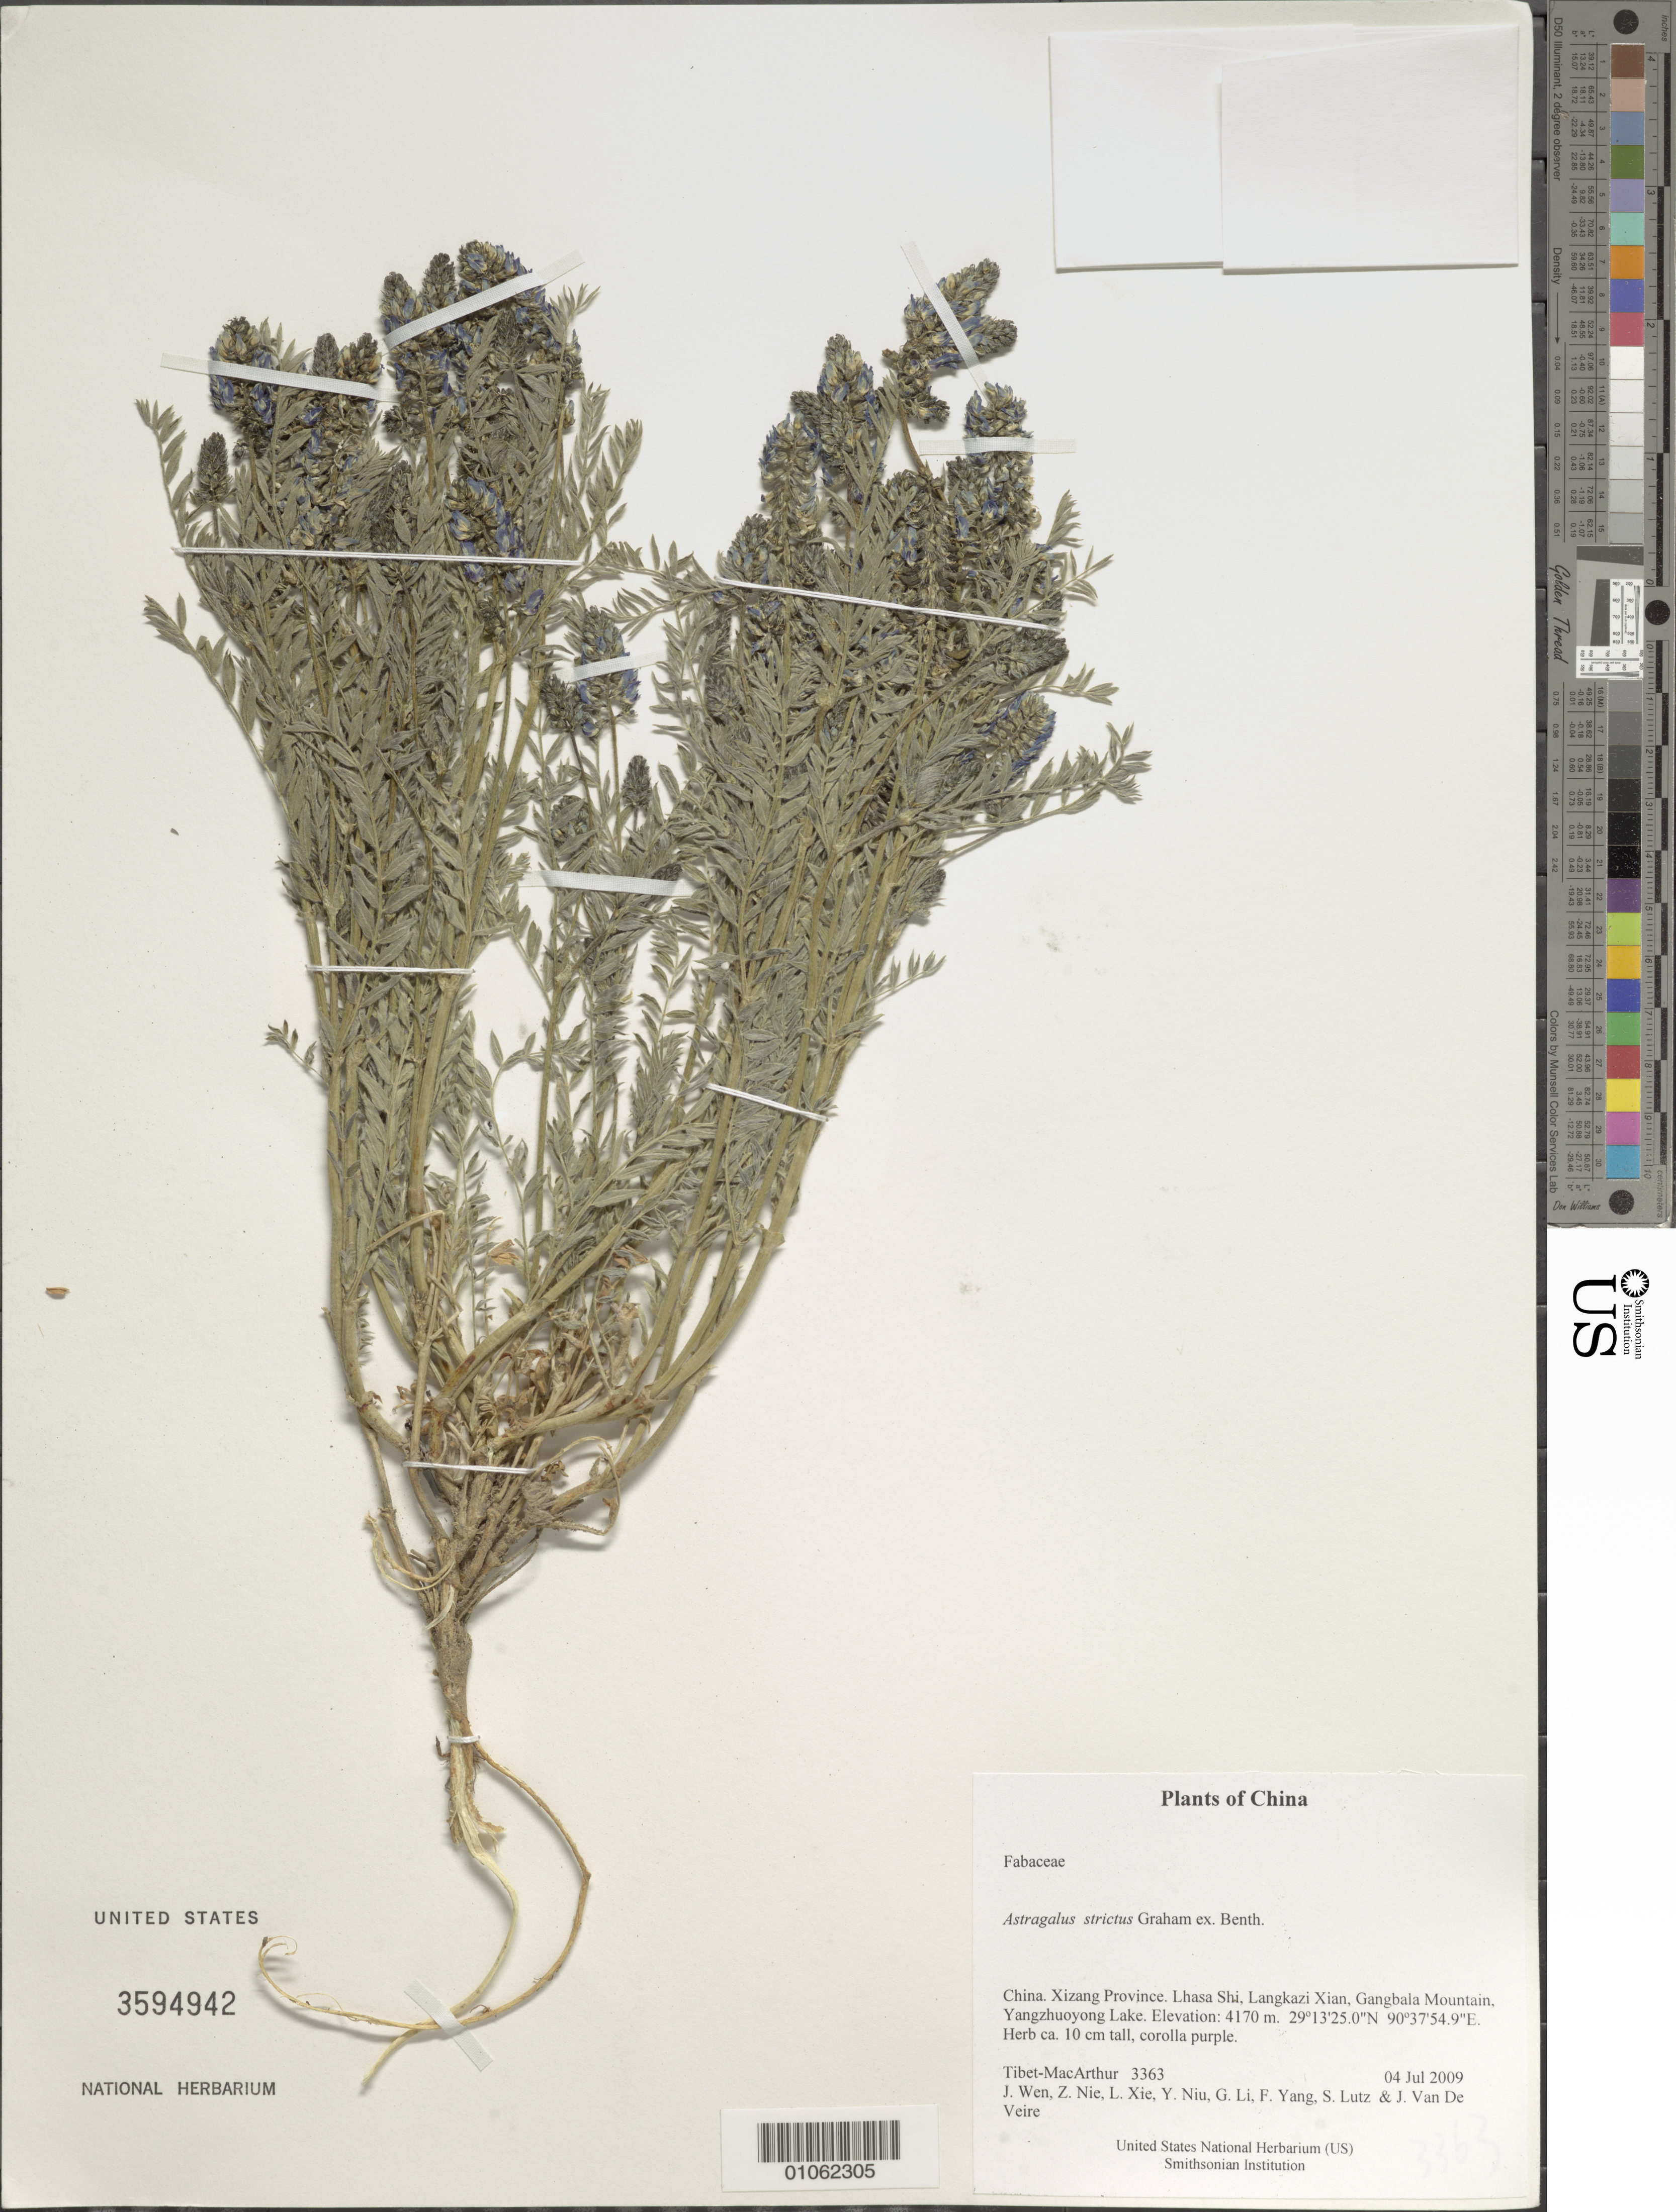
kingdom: Plantae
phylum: Tracheophyta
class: Magnoliopsida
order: Fabales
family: Fabaceae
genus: Astragalus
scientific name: Astragalus strictus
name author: Graham ex Benth.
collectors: Tibet-MacArthur, J. Wen, Z. Nie, L. Xie, Y. Niu, G. Li, F. Yang, S. Lutz & J. Van De Veire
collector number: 3363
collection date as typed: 04 Jul 2009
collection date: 2009-07-04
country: China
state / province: Xizang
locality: Lhasa Shi, Langkazi Xian, Gangbala Mountain, Yangzhuoyong Lake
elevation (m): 4170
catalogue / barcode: US 3594942